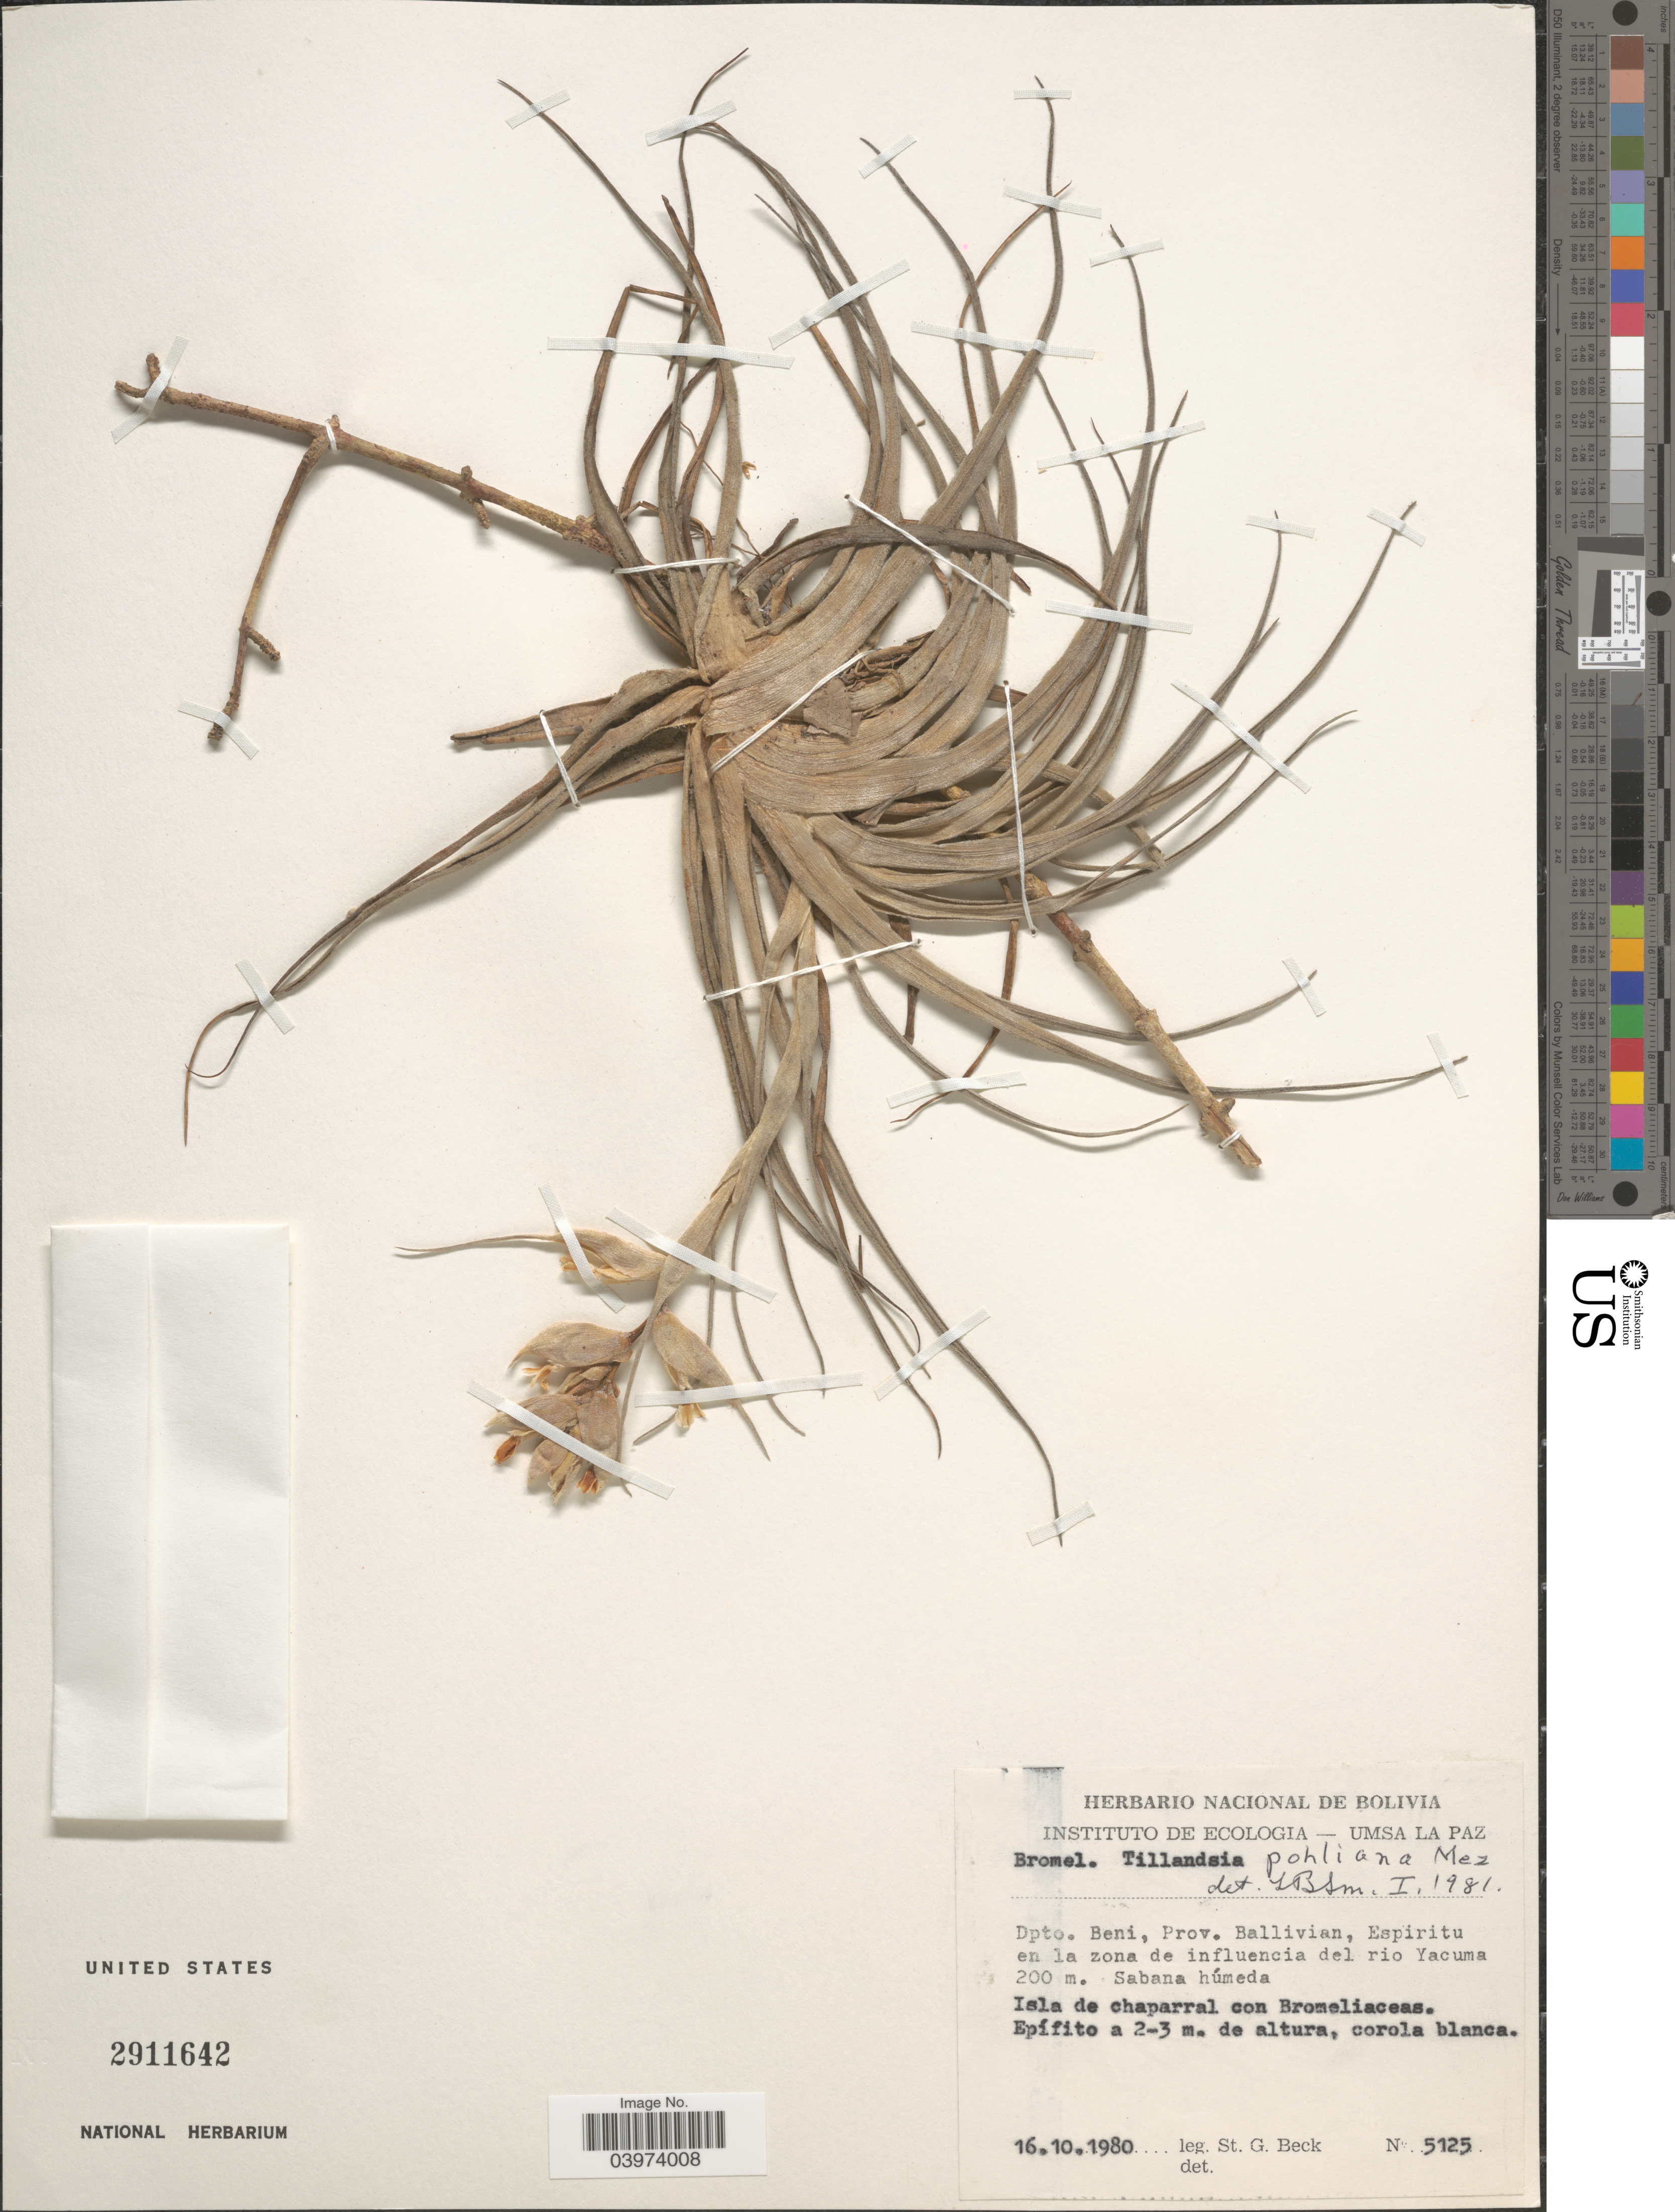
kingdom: Plantae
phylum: Tracheophyta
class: Liliopsida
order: Poales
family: Bromeliaceae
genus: Tillandsia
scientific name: Tillandsia pohliana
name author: Mez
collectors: S. G. Beck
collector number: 5125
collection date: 1980-10-16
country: Bolivia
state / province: Beni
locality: Dpto. Beni, Prov. Ballivian, Espiritu en la zona de influencia del rio Yacuma.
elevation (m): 200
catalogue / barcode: US 2911642